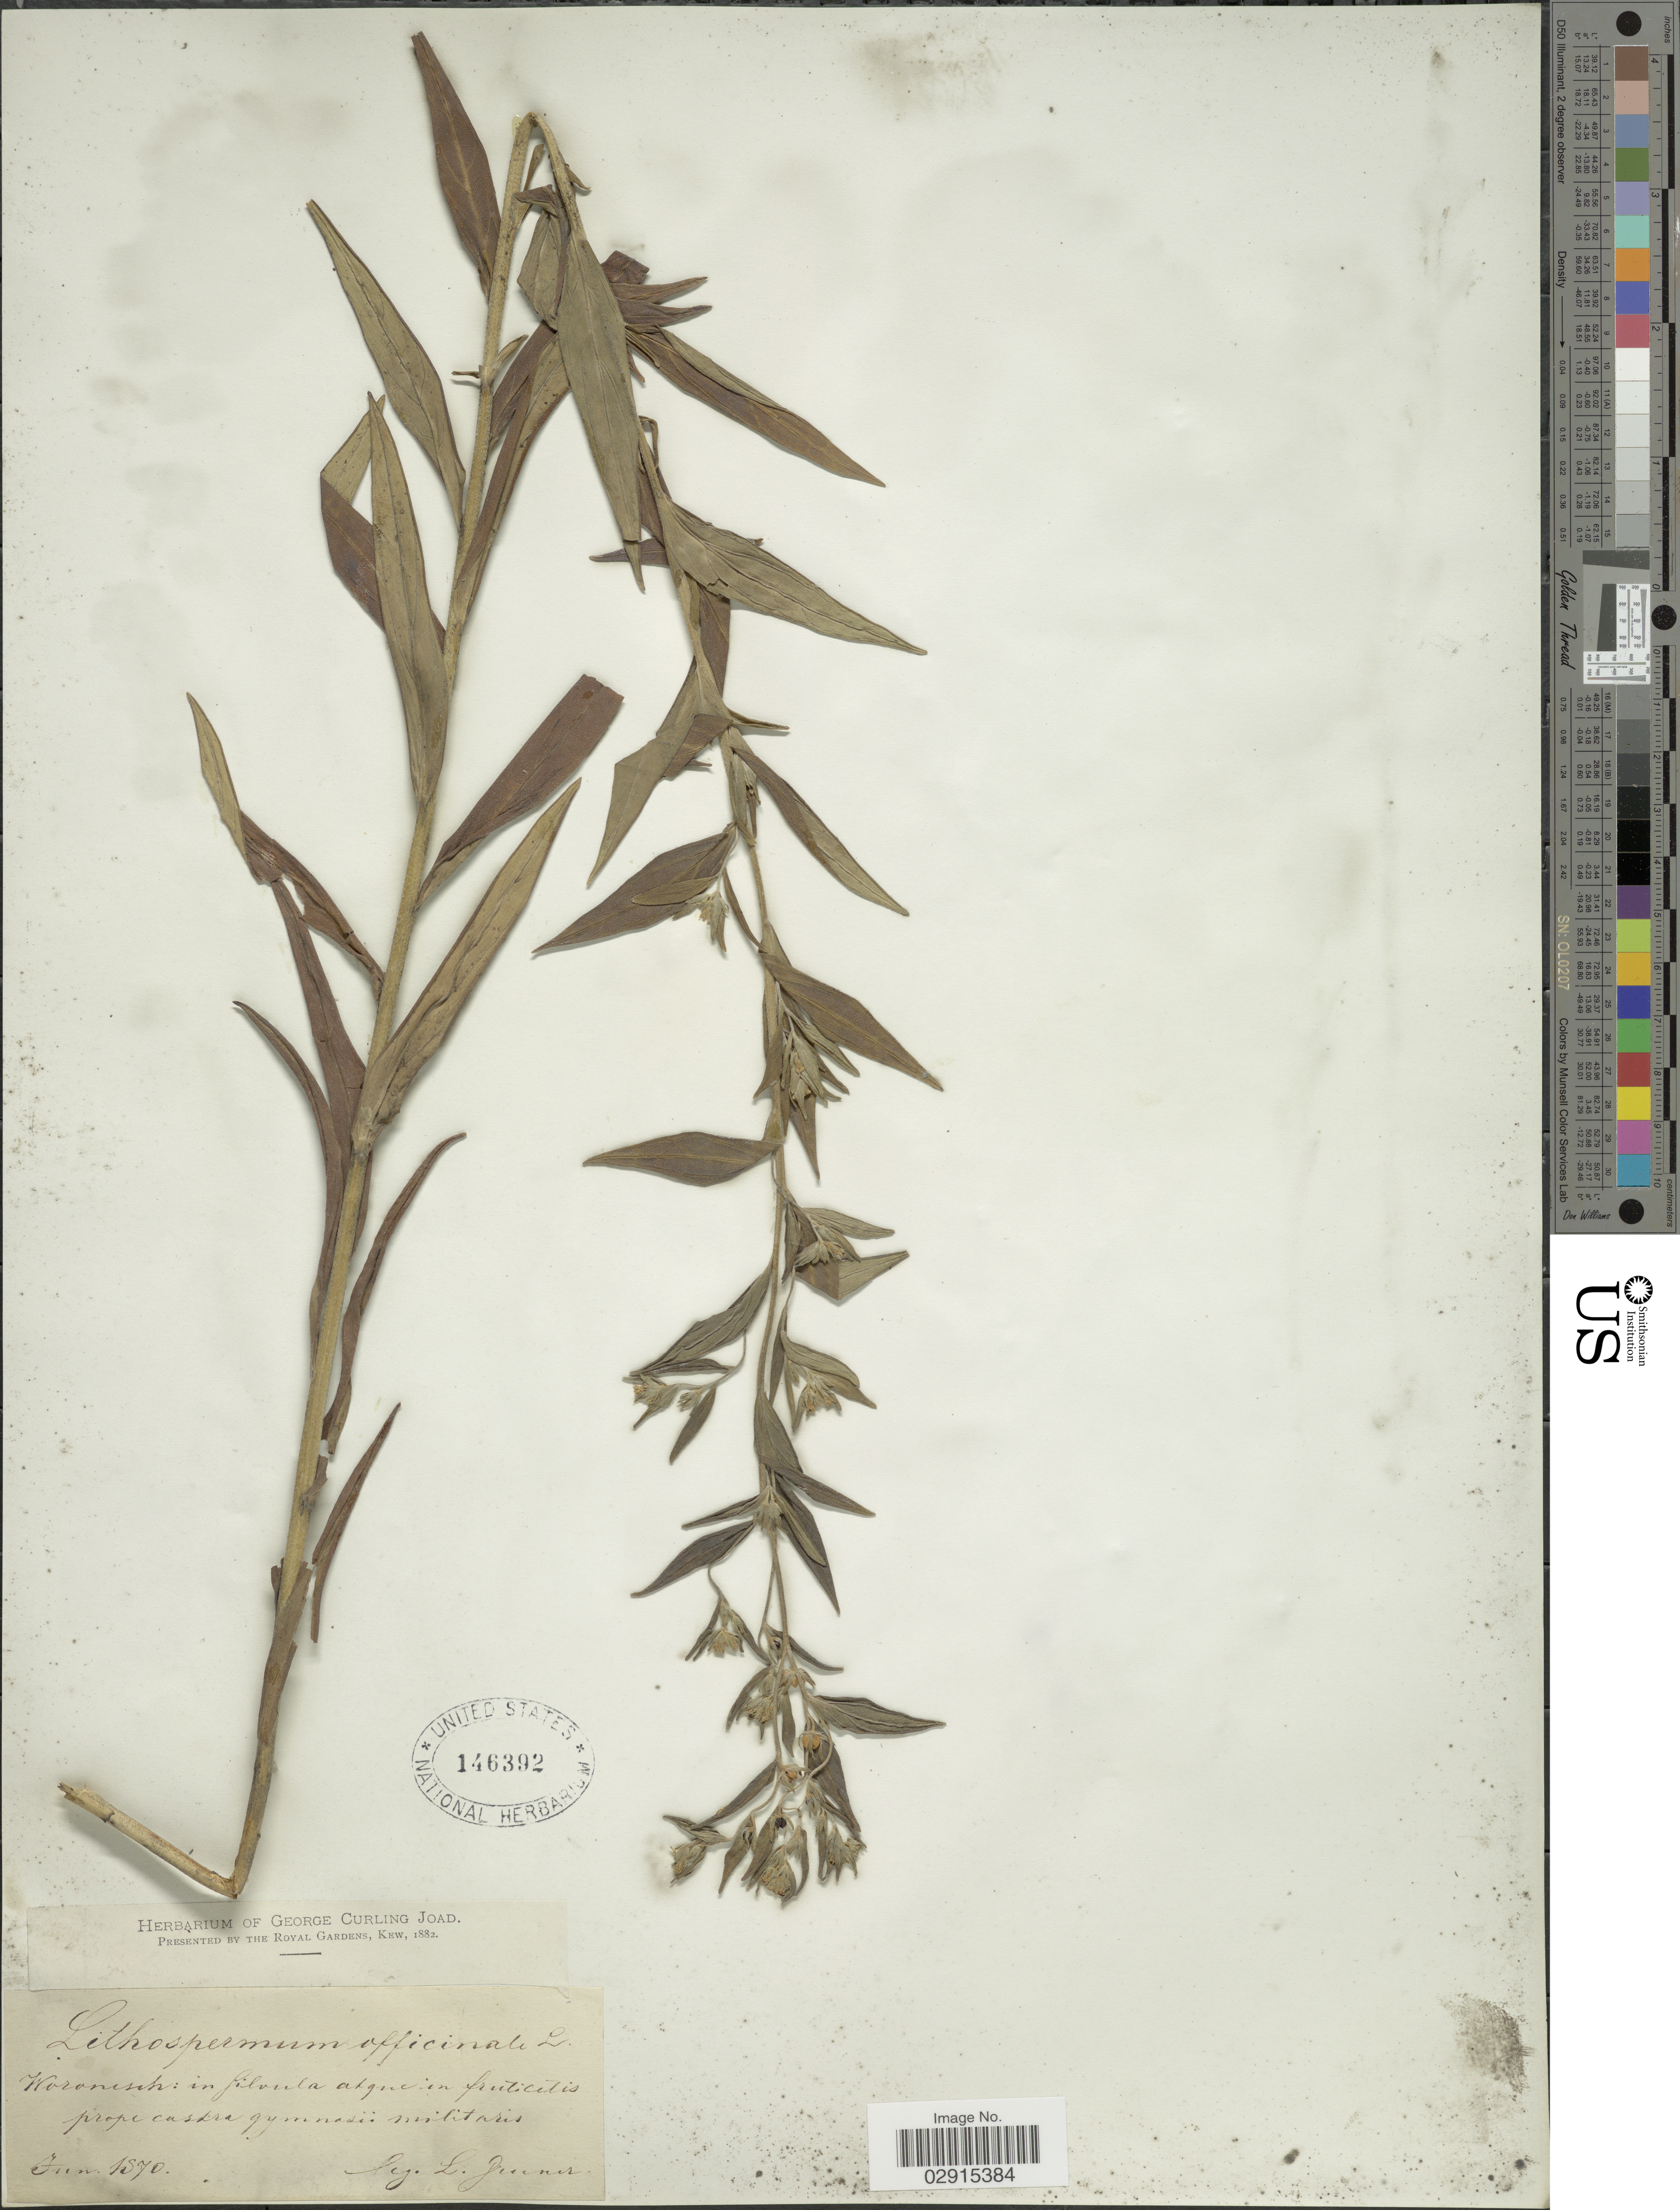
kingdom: Plantae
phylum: Tracheophyta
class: Magnoliopsida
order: Boraginales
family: Boraginaceae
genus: Lithospermum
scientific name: Lithospermum officinale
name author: L.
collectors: L. F. Gruner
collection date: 1870-06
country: Ukraine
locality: Woronisch: i silvula alguc in fruticetis prope castra gymnasii militaris.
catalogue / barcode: US 146392